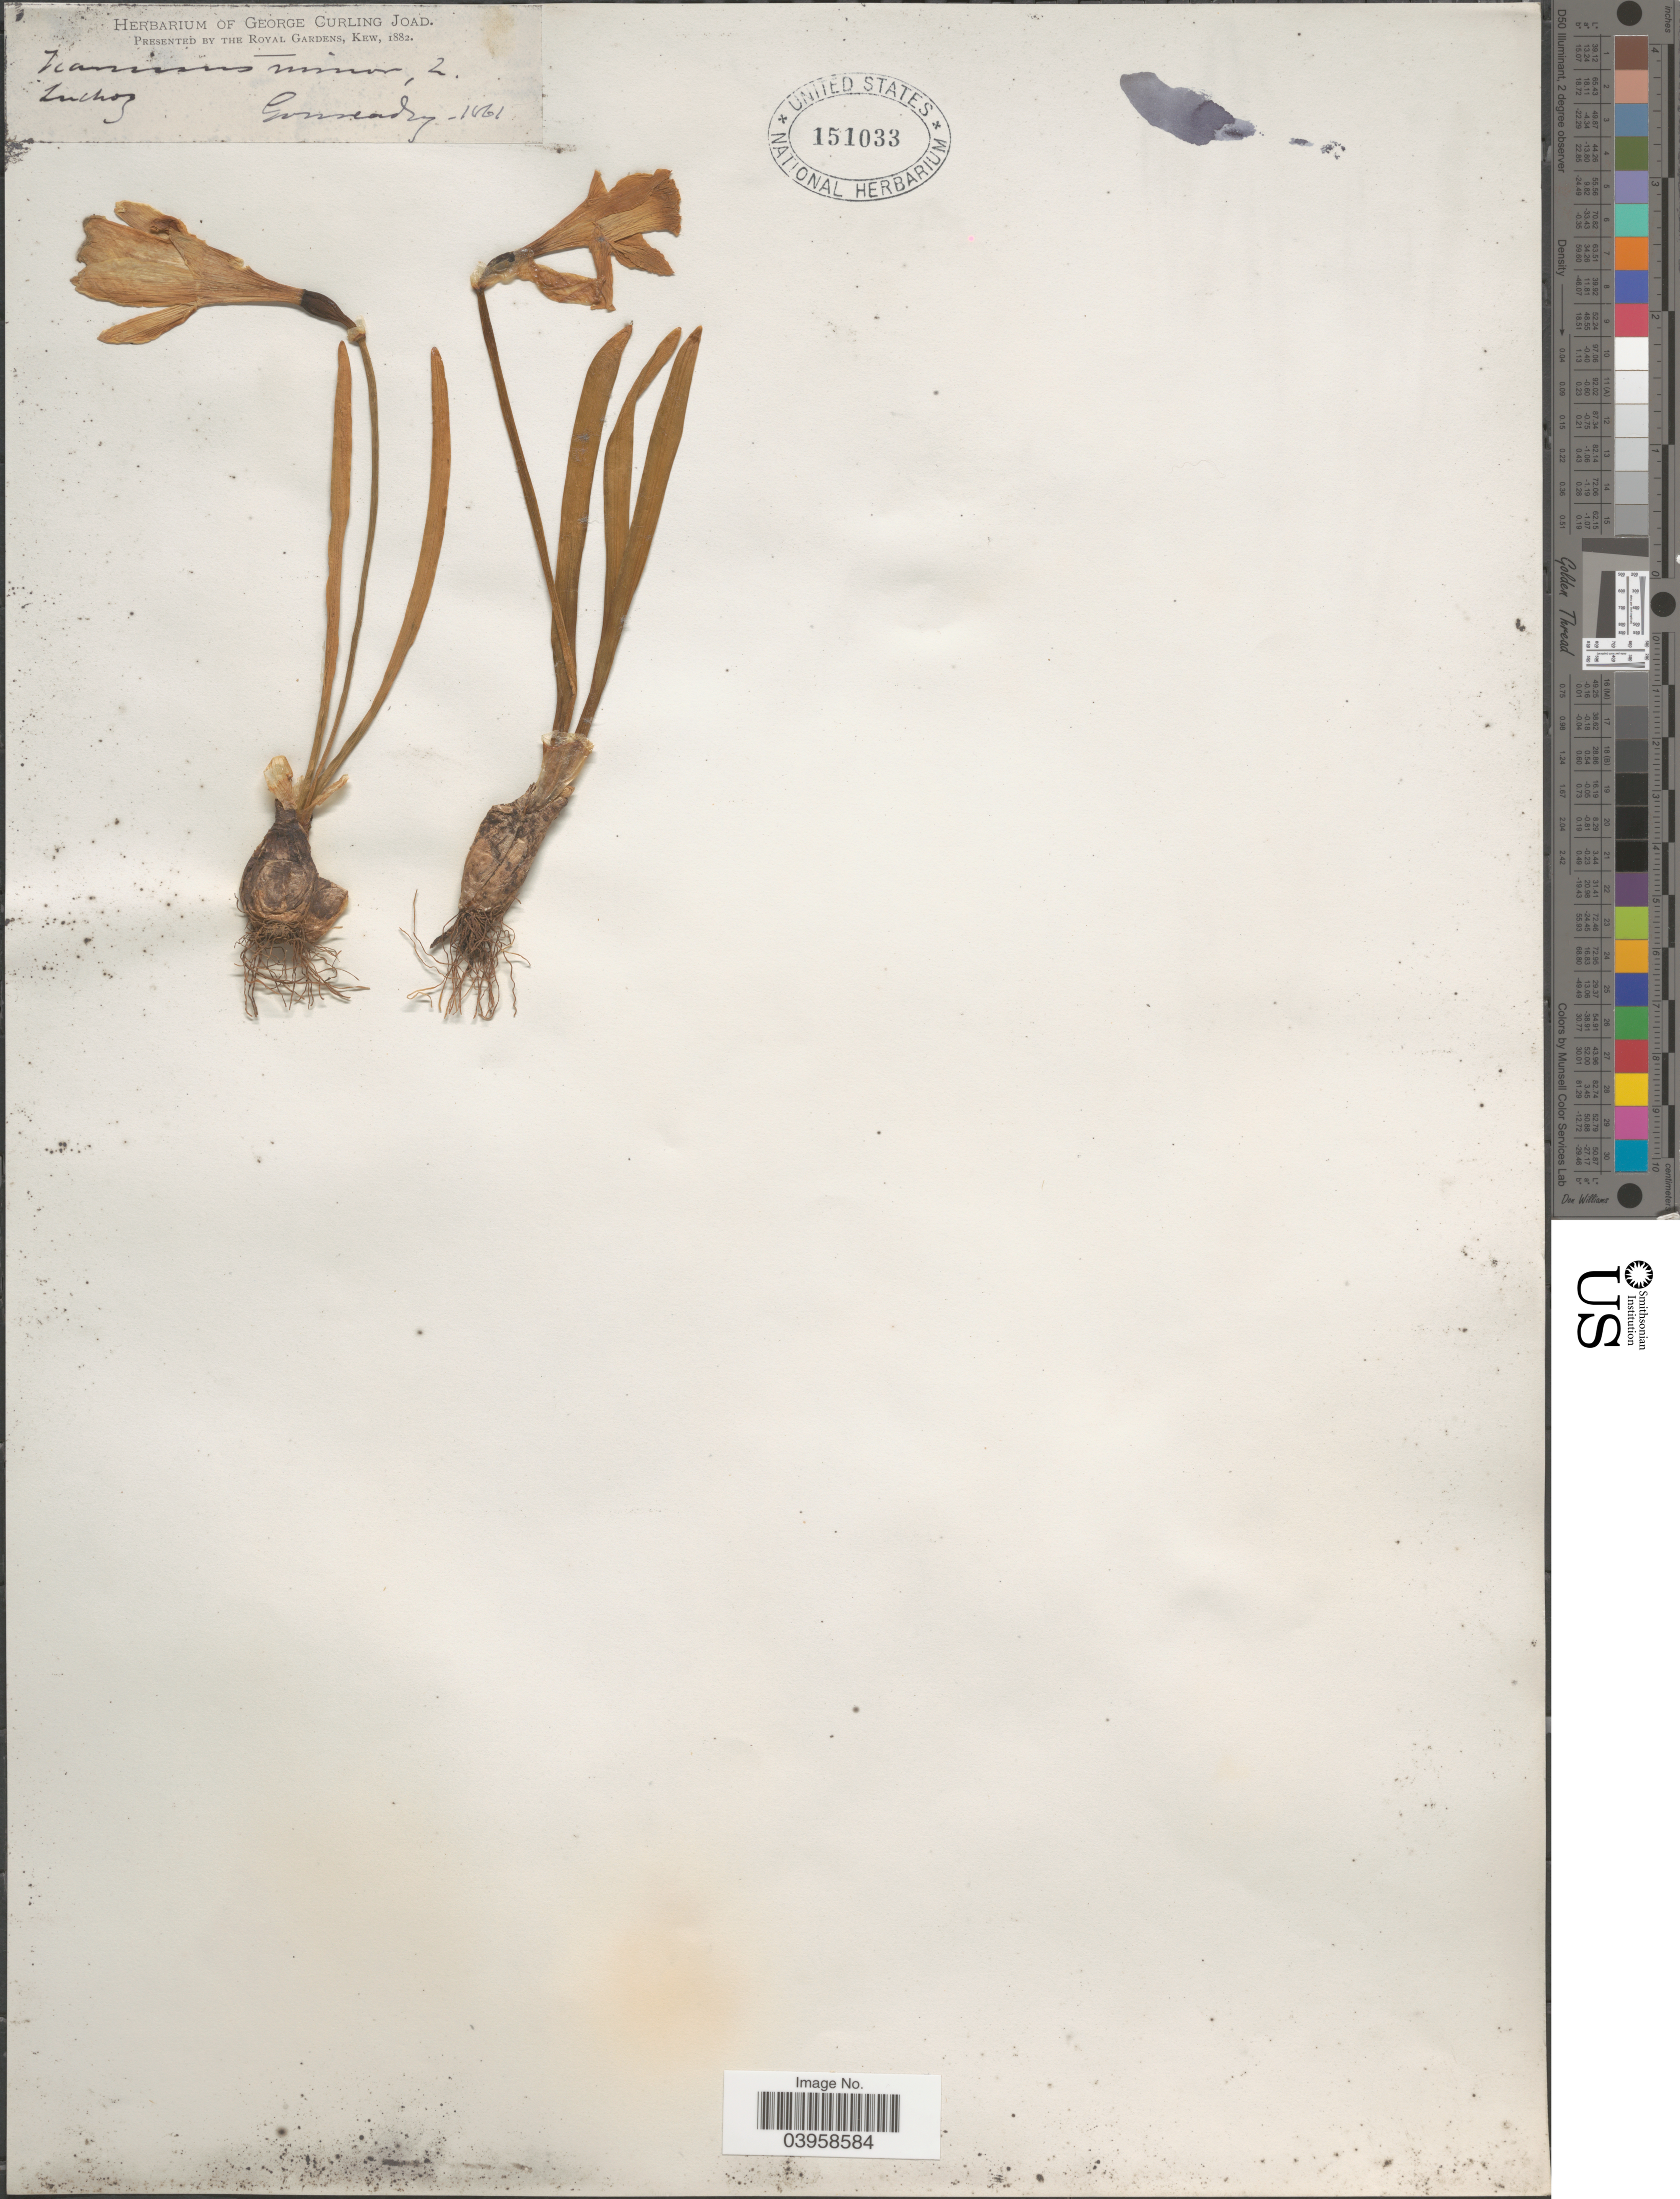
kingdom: Plantae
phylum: Tracheophyta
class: Liliopsida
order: Asparagales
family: Amaryllidaceae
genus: Narcissus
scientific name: Narcissus minor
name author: L.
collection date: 1861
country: Germany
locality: Luchog.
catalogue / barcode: US 151033